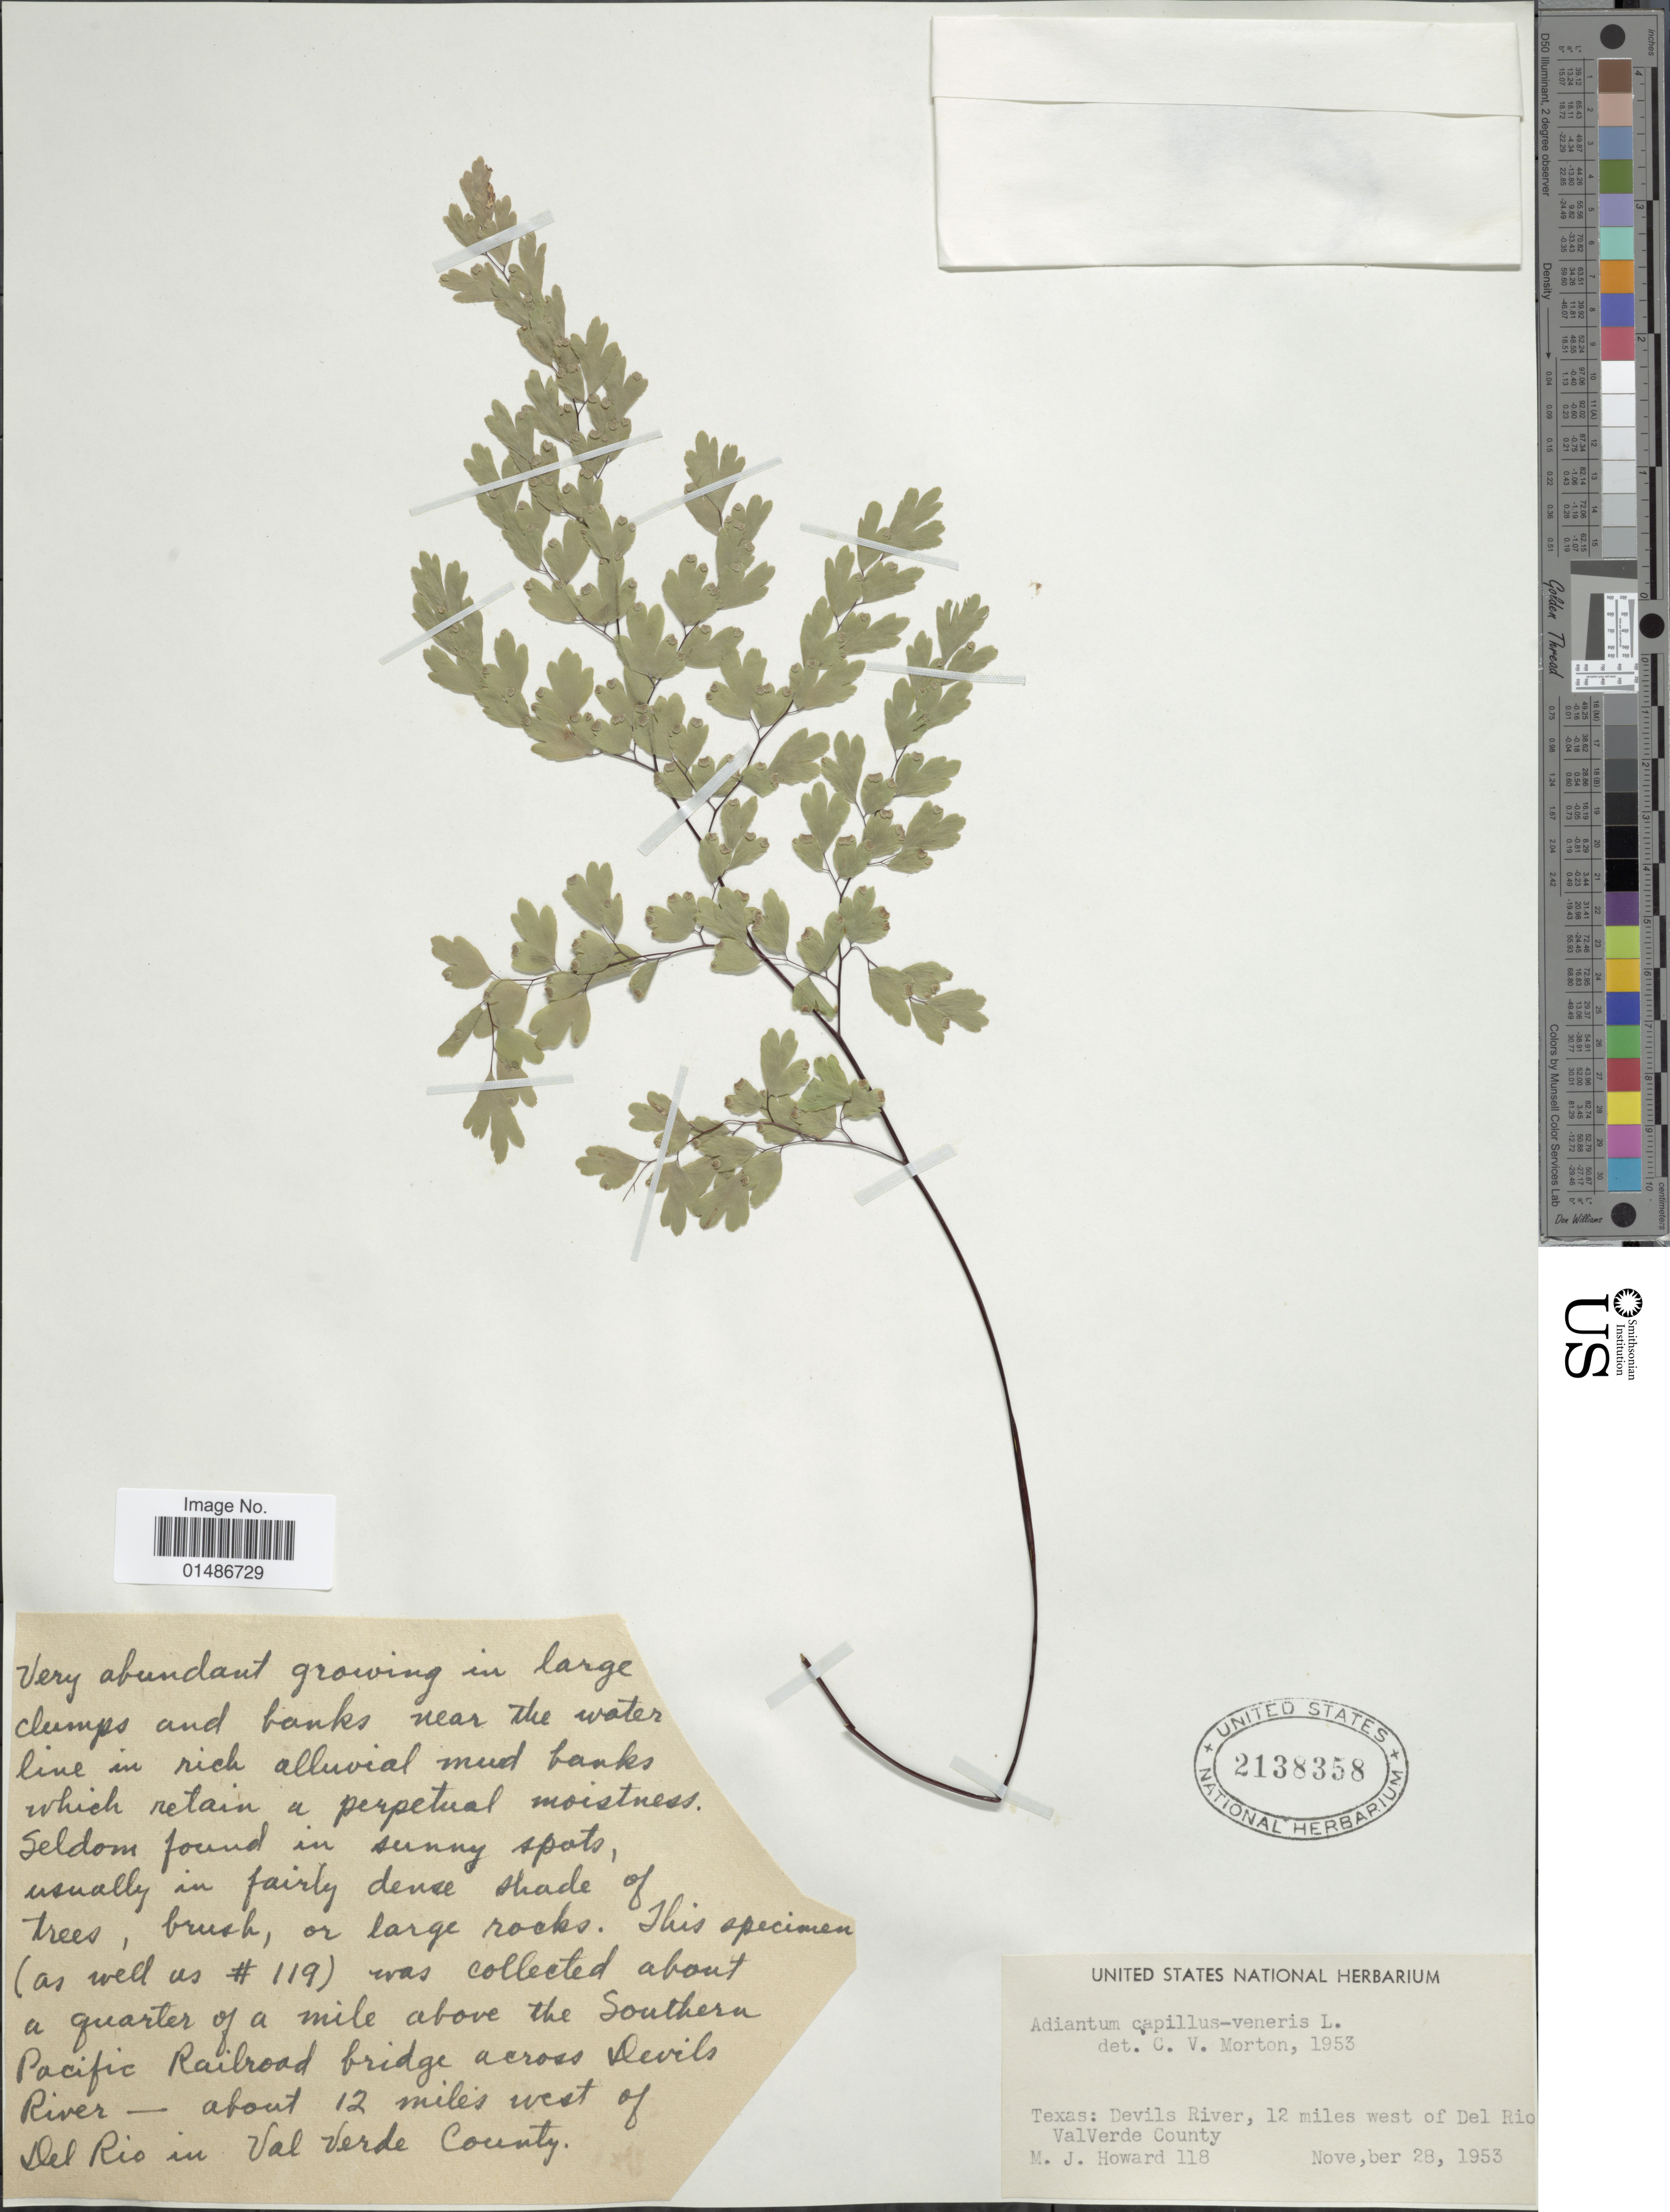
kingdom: Plantae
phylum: Tracheophyta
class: Polypodiopsida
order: Polypodiales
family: Pteridaceae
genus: Adiantum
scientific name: Adiantum capillus-veneris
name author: L.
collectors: M. Howard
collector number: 118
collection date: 1953-11-28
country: United States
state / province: Texas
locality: Devils River, 12 miles west of Del Rio ValVerde County.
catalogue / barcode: US 2138358